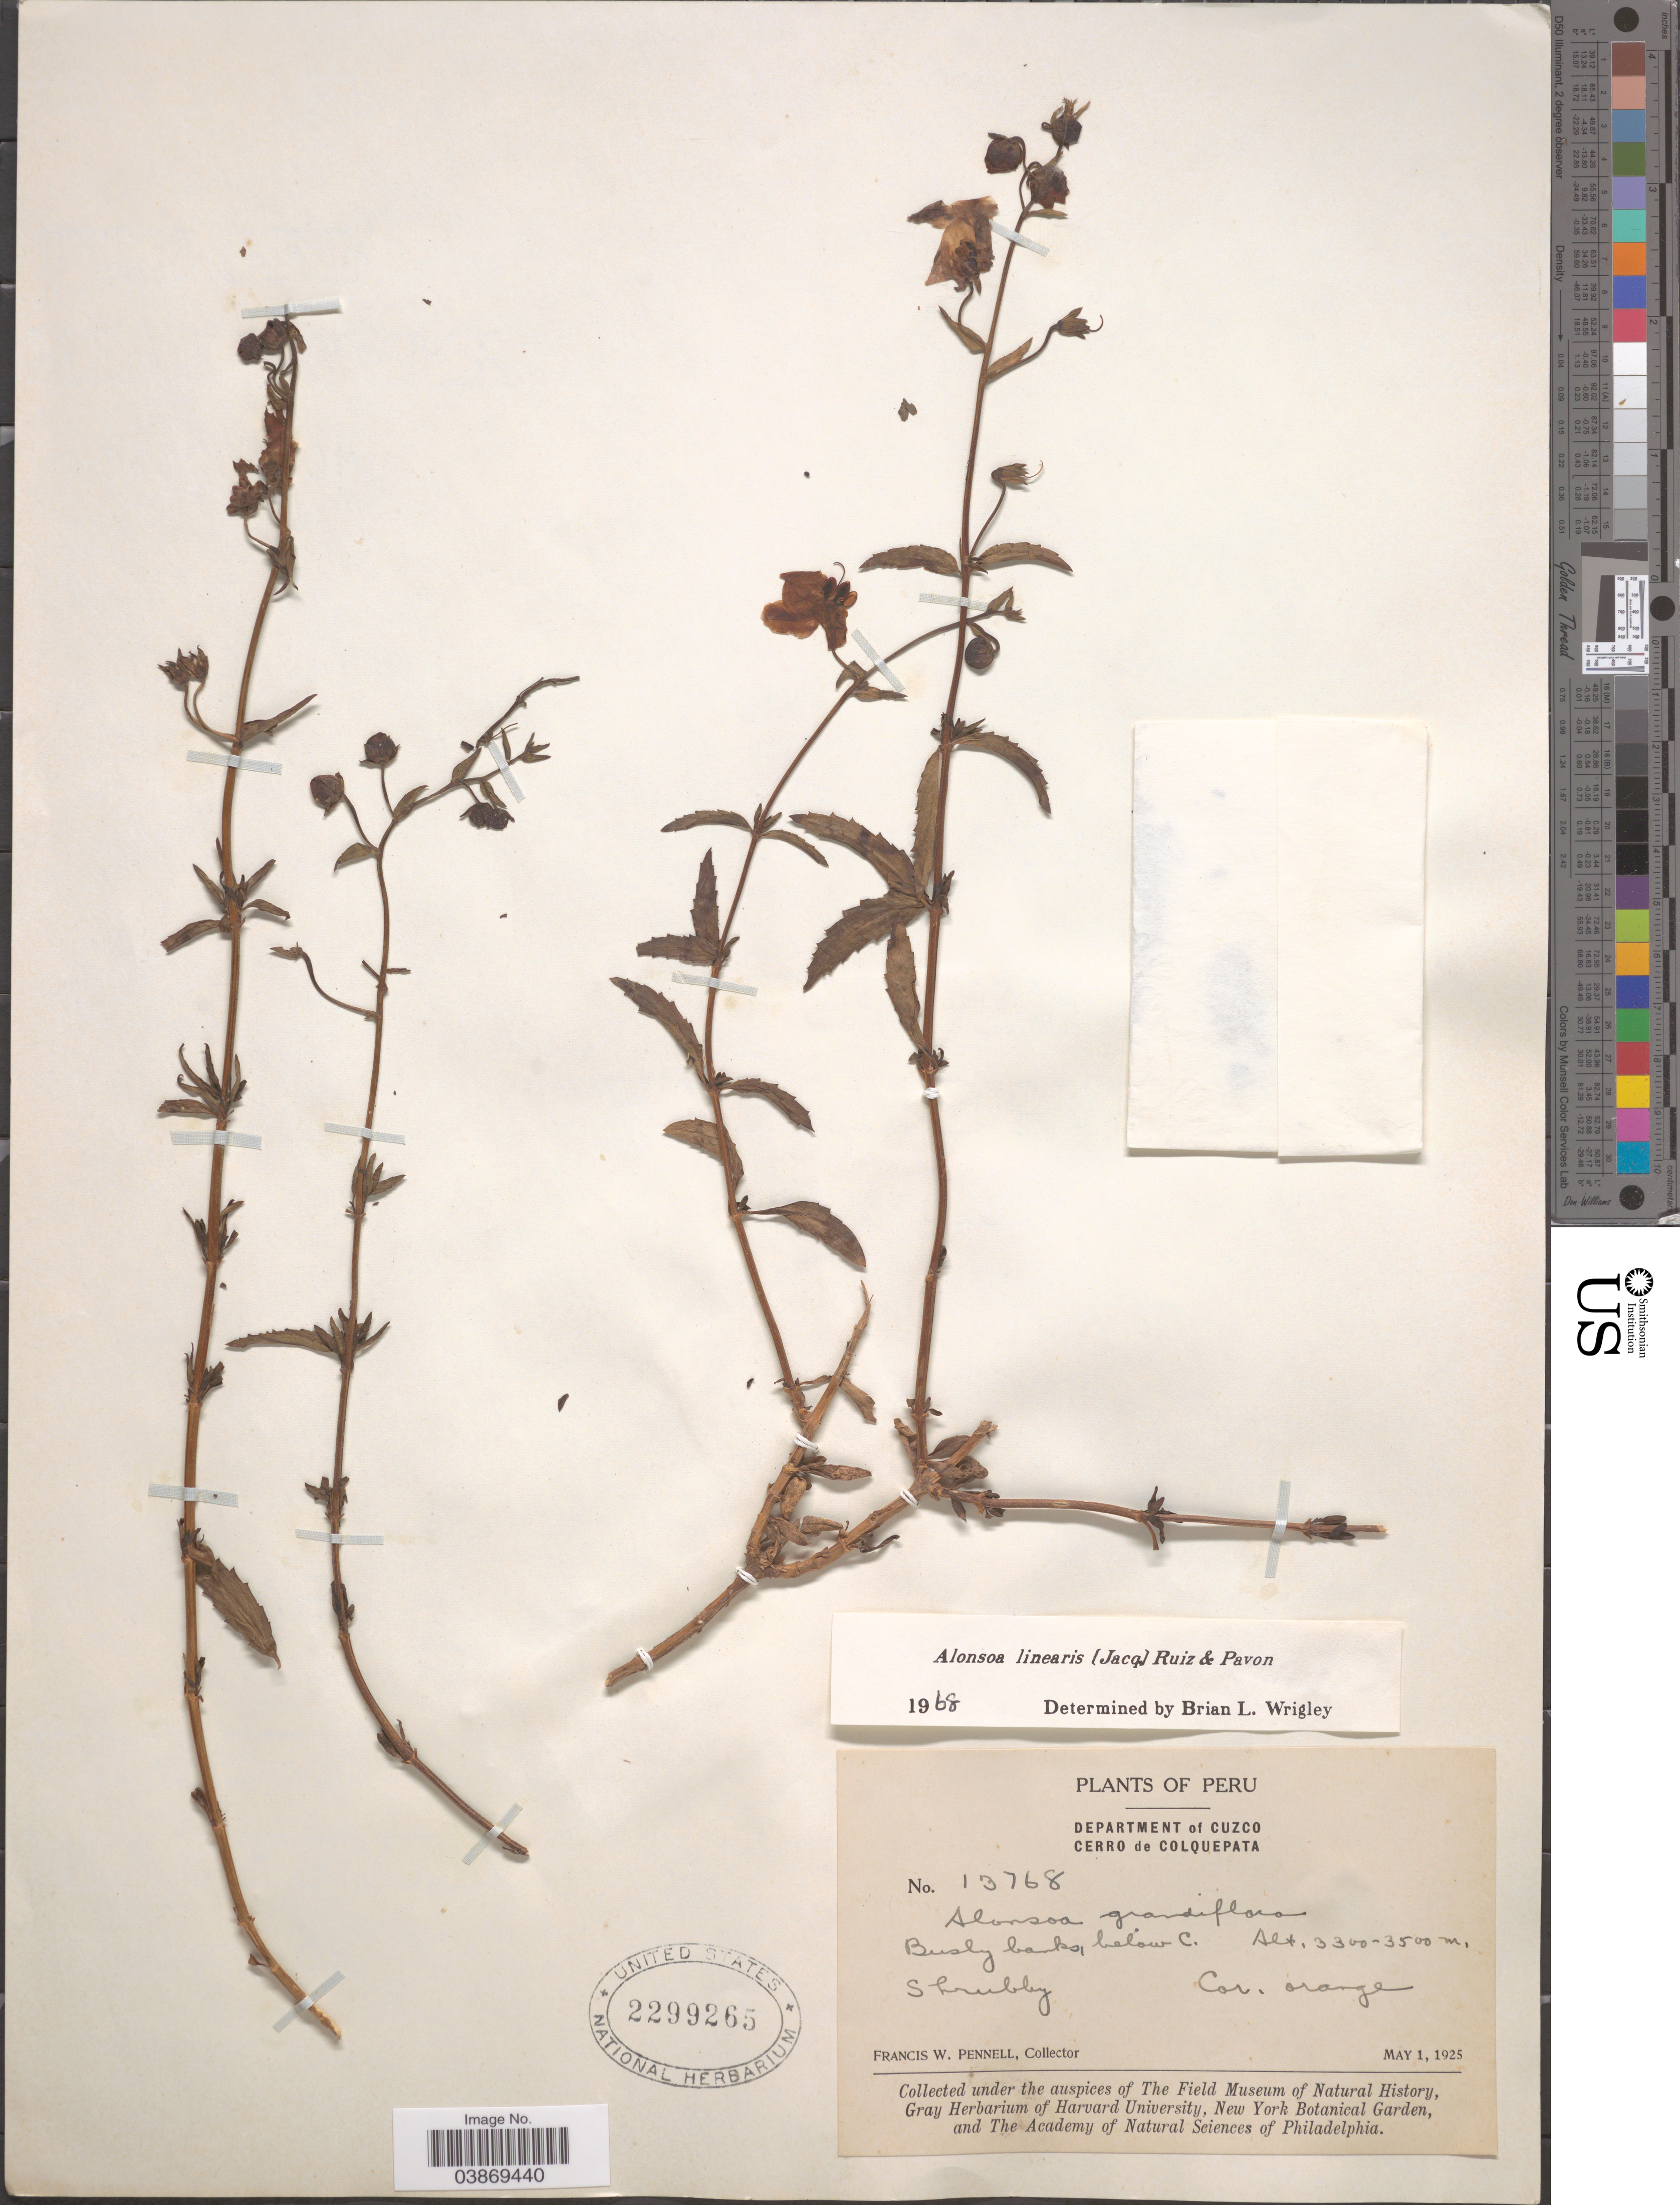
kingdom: Plantae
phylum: Tracheophyta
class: Magnoliopsida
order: Lamiales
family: Scrophulariaceae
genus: Alonsoa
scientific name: Alonsoa linearis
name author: (Jacq.) Ruiz & Pav.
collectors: F. W. Pennell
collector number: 13768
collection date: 1925-05-01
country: Peru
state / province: Cusco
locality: Department of Cuzco. Cerro de Colquepata. Bushy banks, below C.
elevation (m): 3300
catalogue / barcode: US 2299265